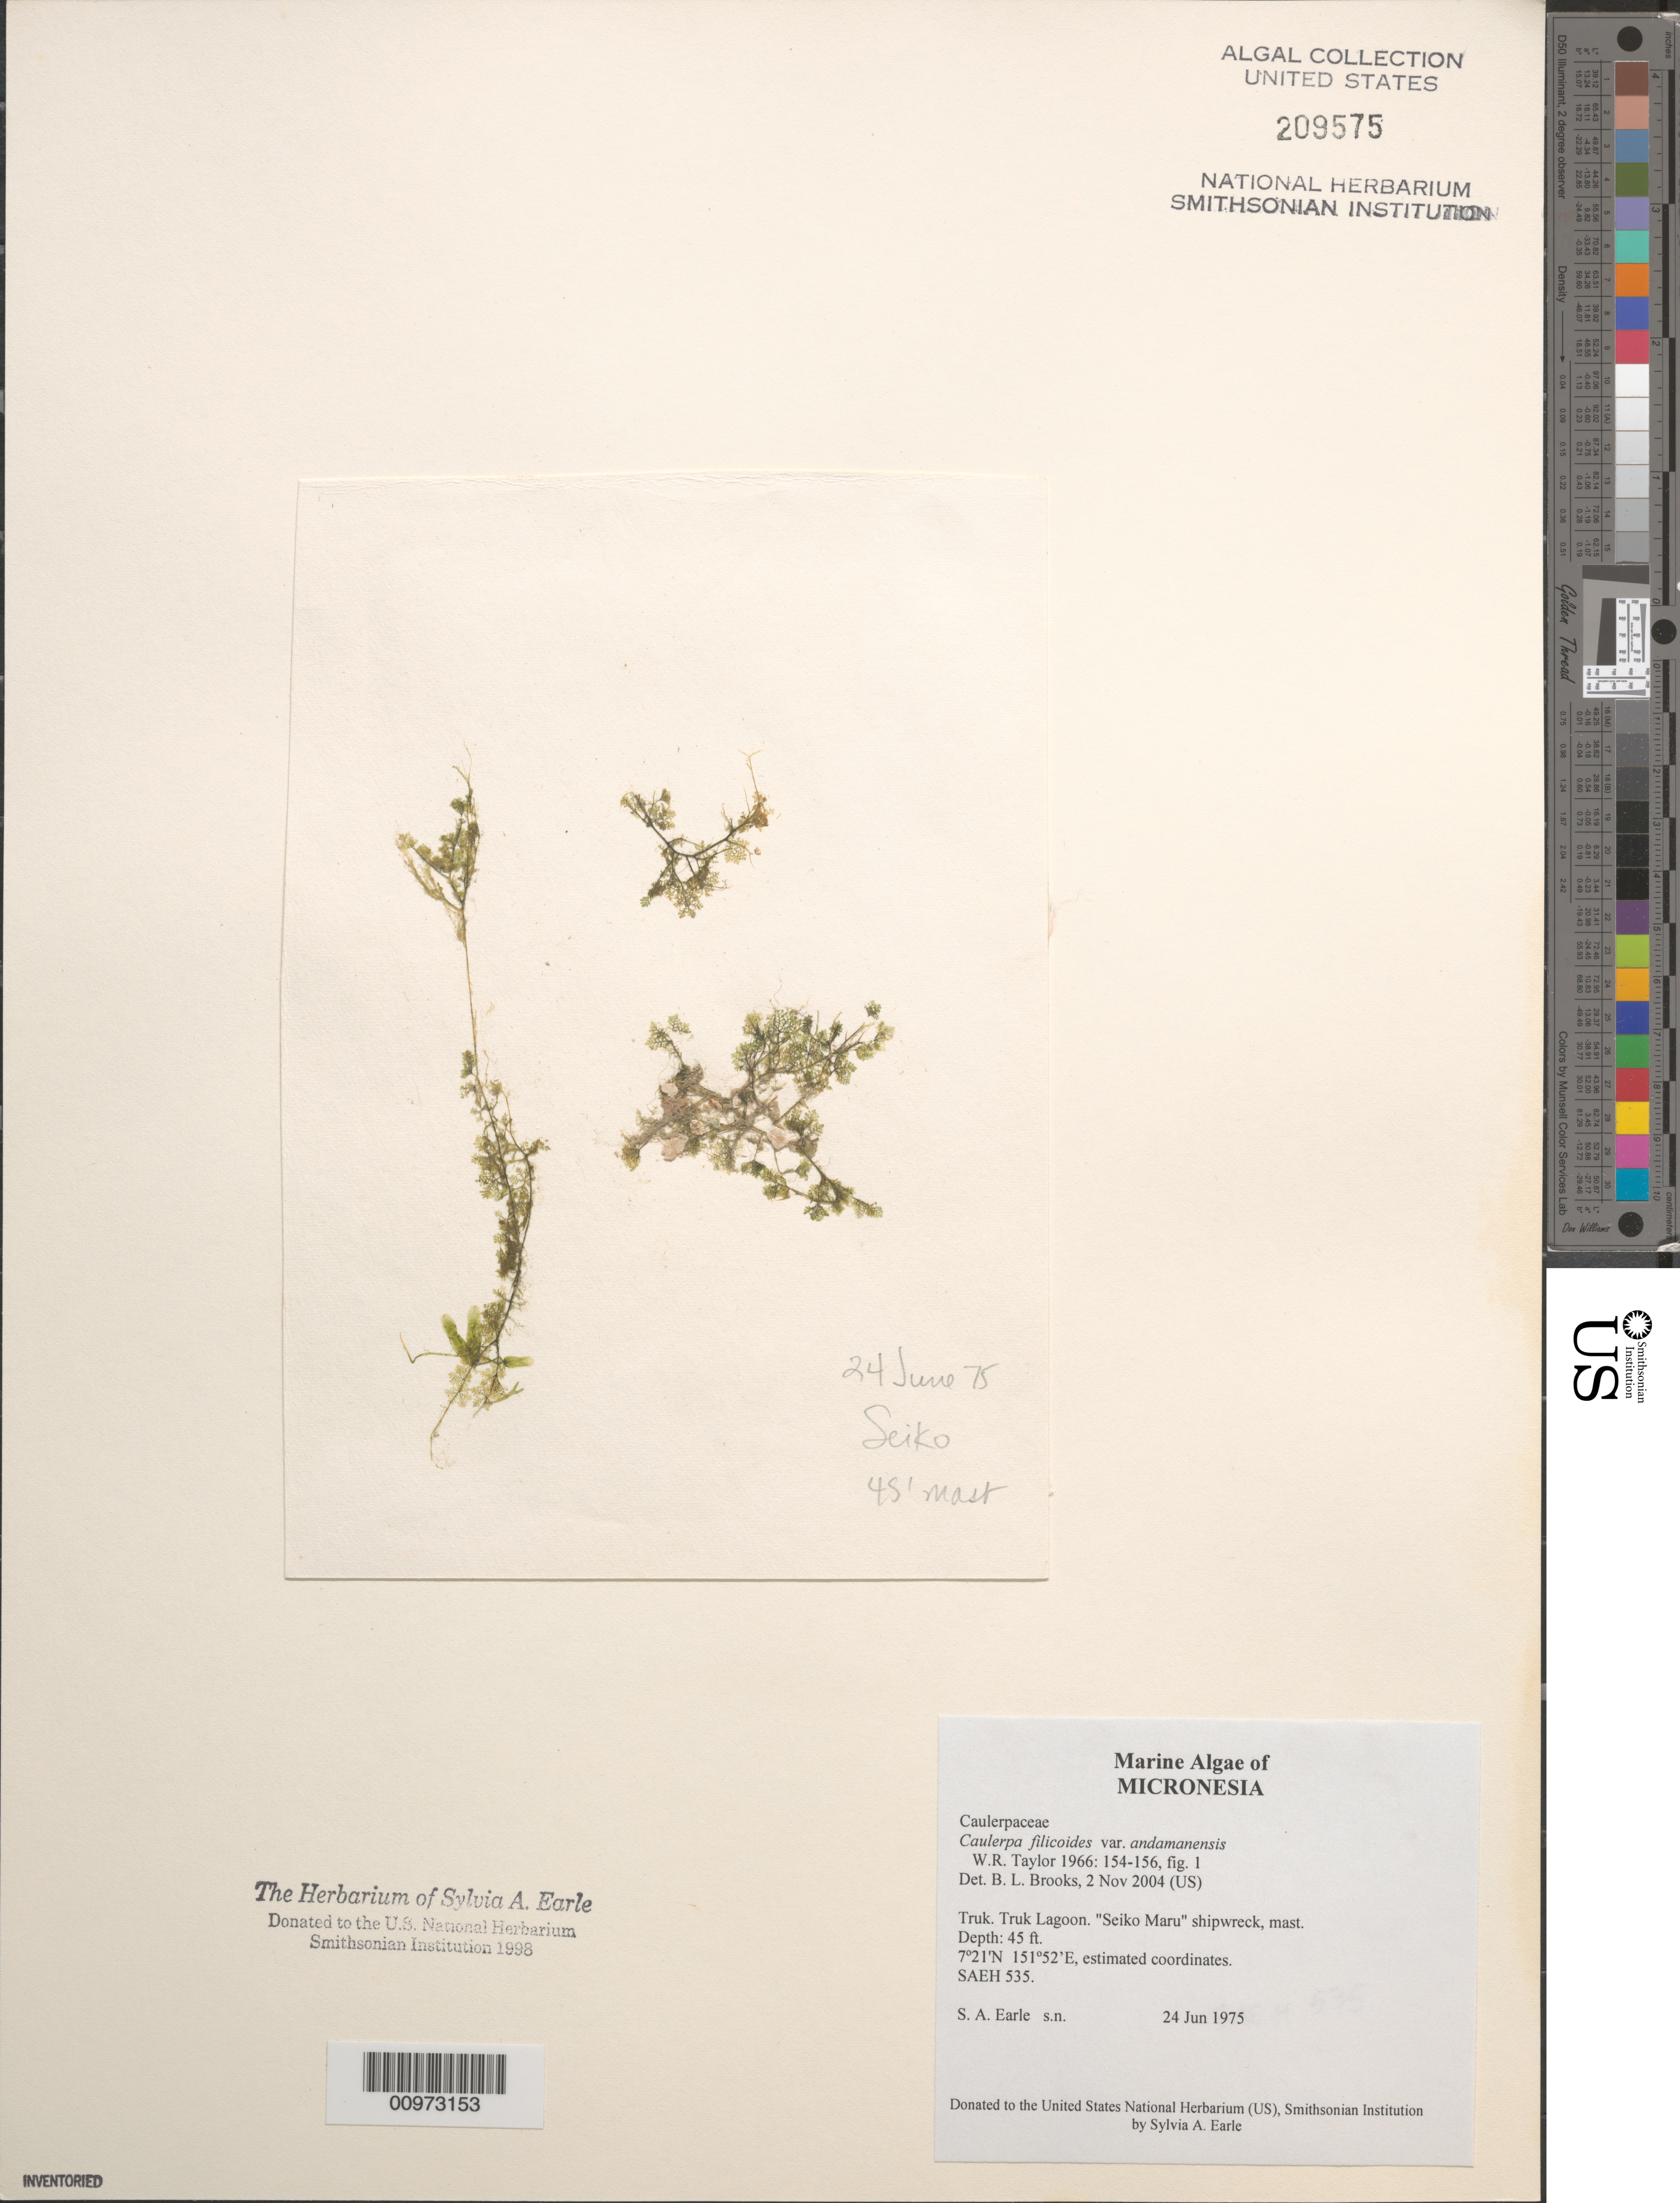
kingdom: Plantae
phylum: Chlorophyta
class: Ulvophyceae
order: Bryopsidales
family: Caulerpaceae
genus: Caulerpa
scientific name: Caulerpa filicoides var. andamanensis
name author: W.R. Taylor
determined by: Brooks, B. L., (BOT), Smithsonian Institution - National Museum of Natural History (UNITED STATES)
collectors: S. A. Earle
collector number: SAEH 535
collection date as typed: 24 Jun 1975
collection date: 1975-06-24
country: Micronesia, Federated States of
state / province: Truk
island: Truk (Chuuk) Is.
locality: Chuuk Lagoon (Truk Lagoon), Seiko Maru shipwreck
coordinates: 7 21'N, 151 52'E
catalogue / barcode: US 209575